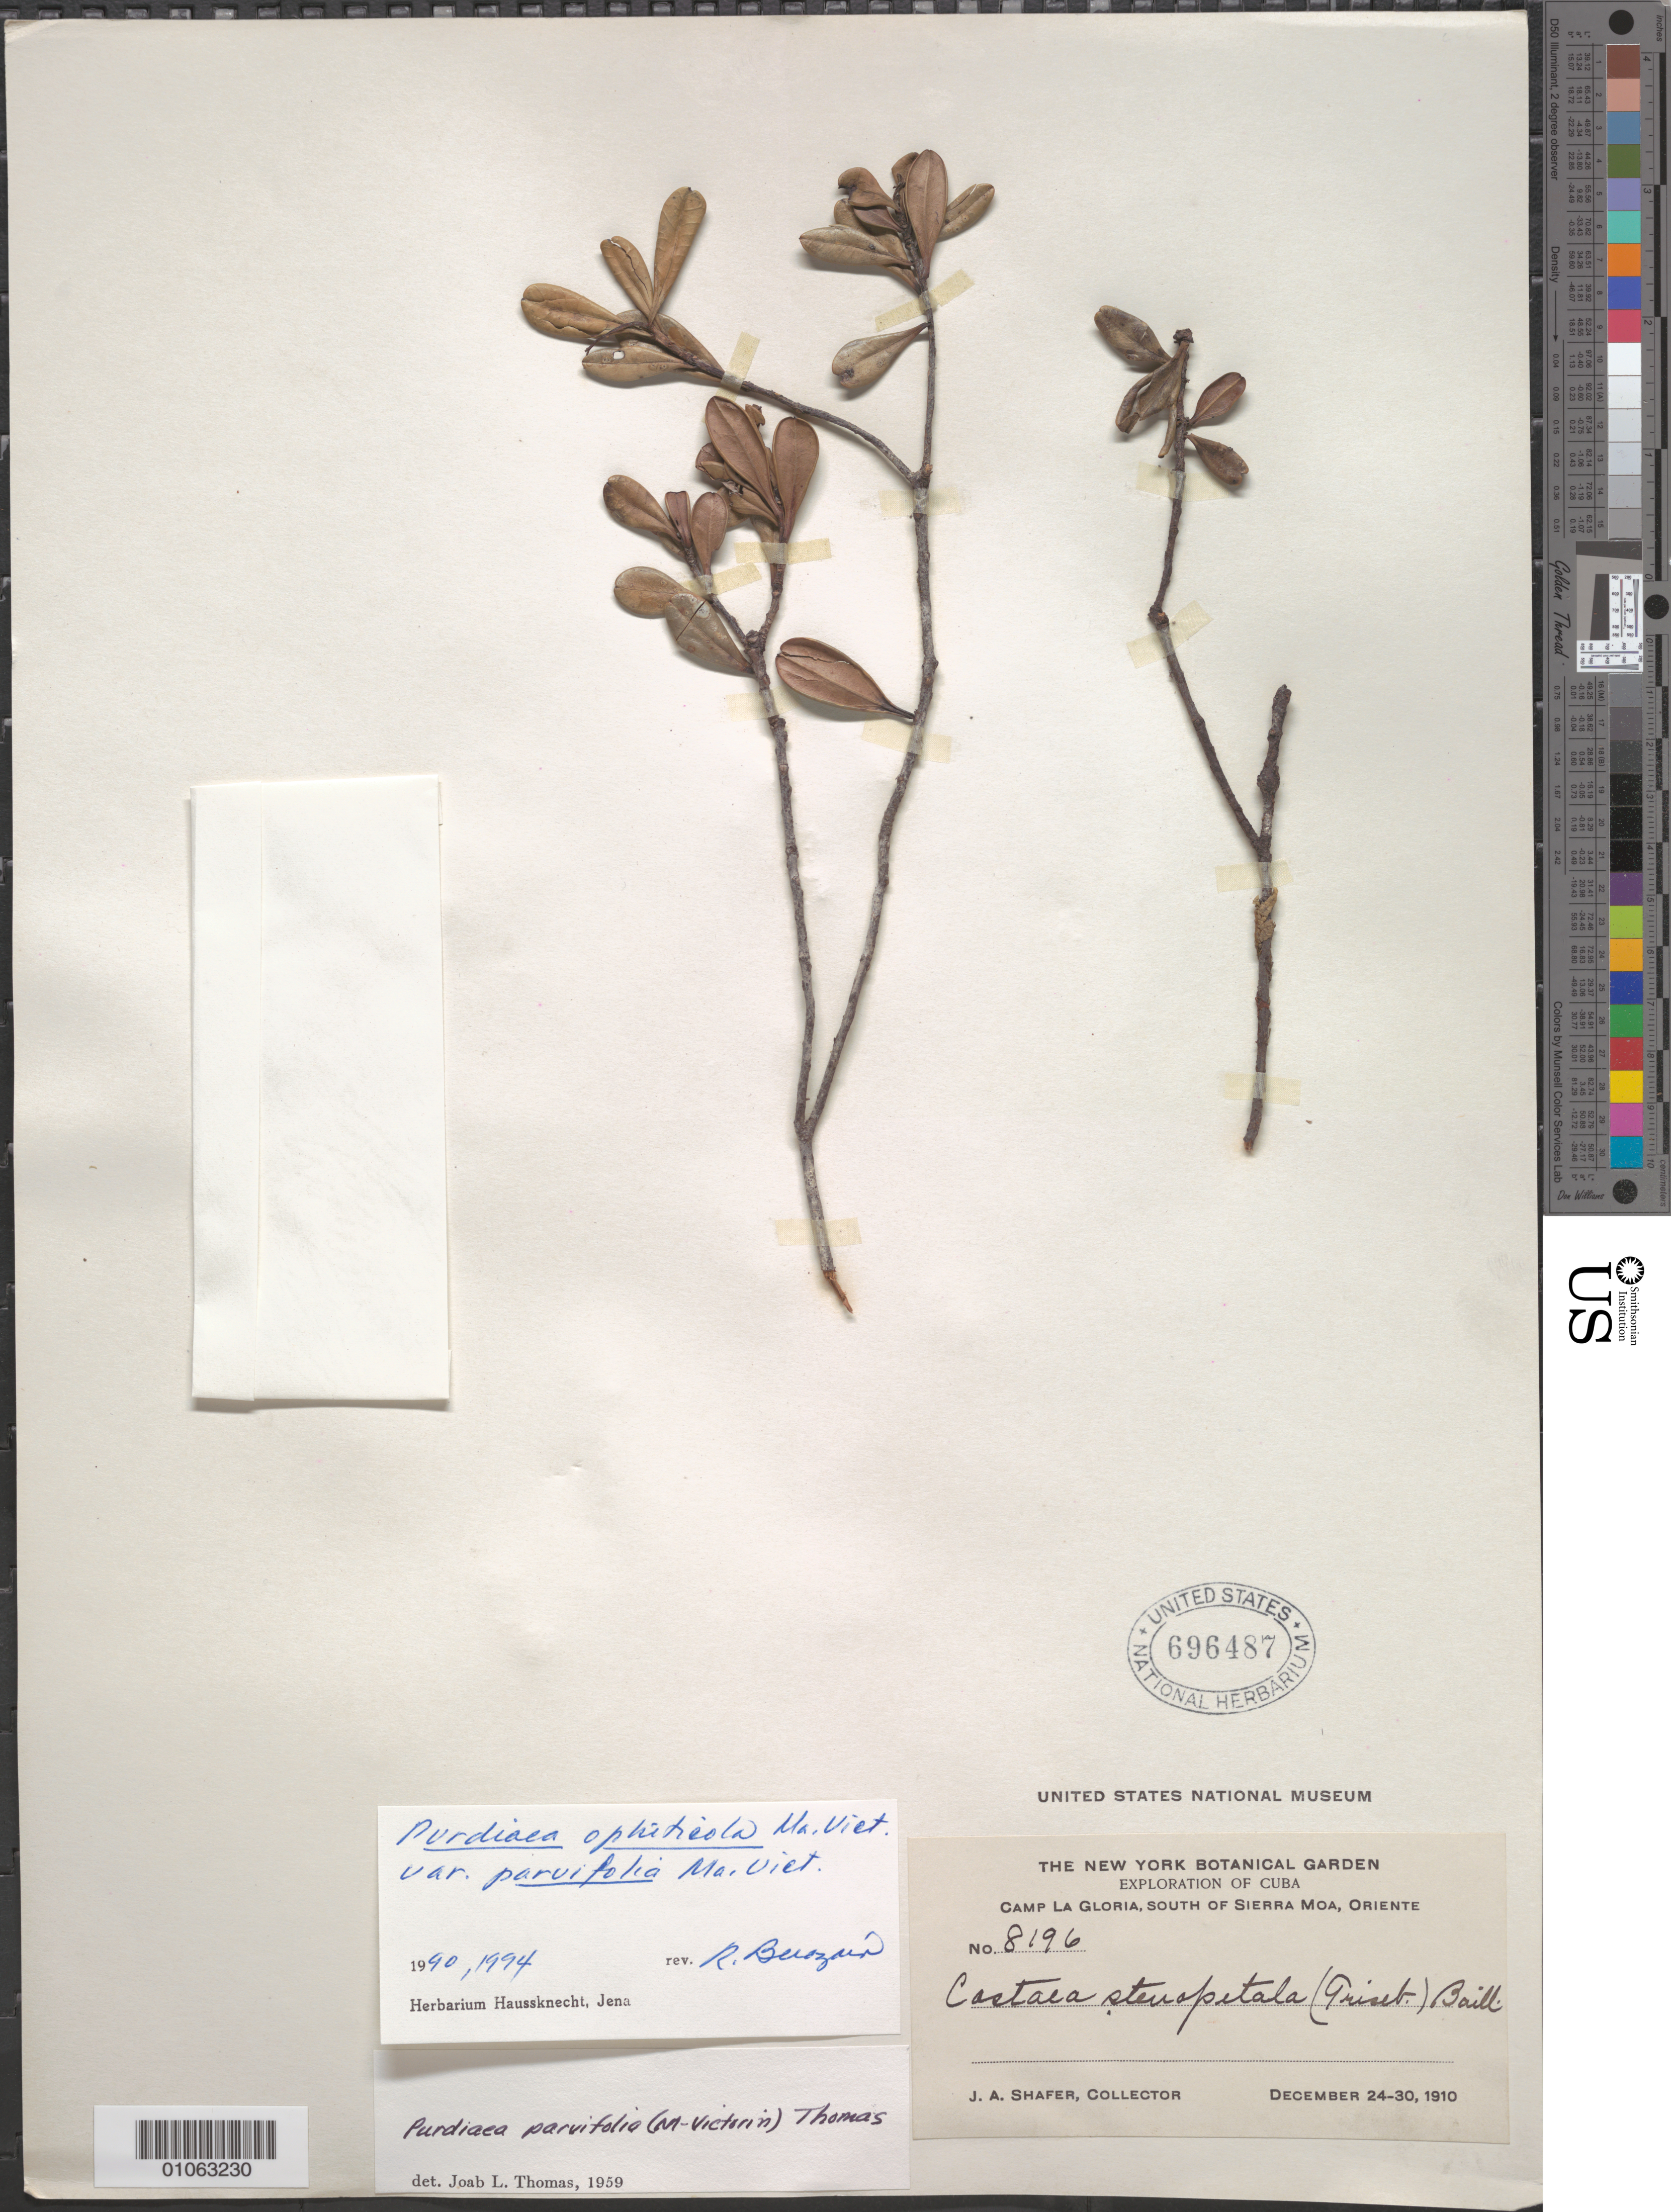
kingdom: Plantae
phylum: Tracheophyta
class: Magnoliopsida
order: Ericales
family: Clethraceae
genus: Purdiaea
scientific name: Purdiaea ophiticola var. parvifolia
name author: Vict.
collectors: J. A. Shafer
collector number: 8196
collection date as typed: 24 Dec 1910 to 30 Dec 1910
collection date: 1910-12-24/1910-12-30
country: Cuba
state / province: Holguín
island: Cuba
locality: Camp La Gloria, South of Sierra Moa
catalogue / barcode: US 696487